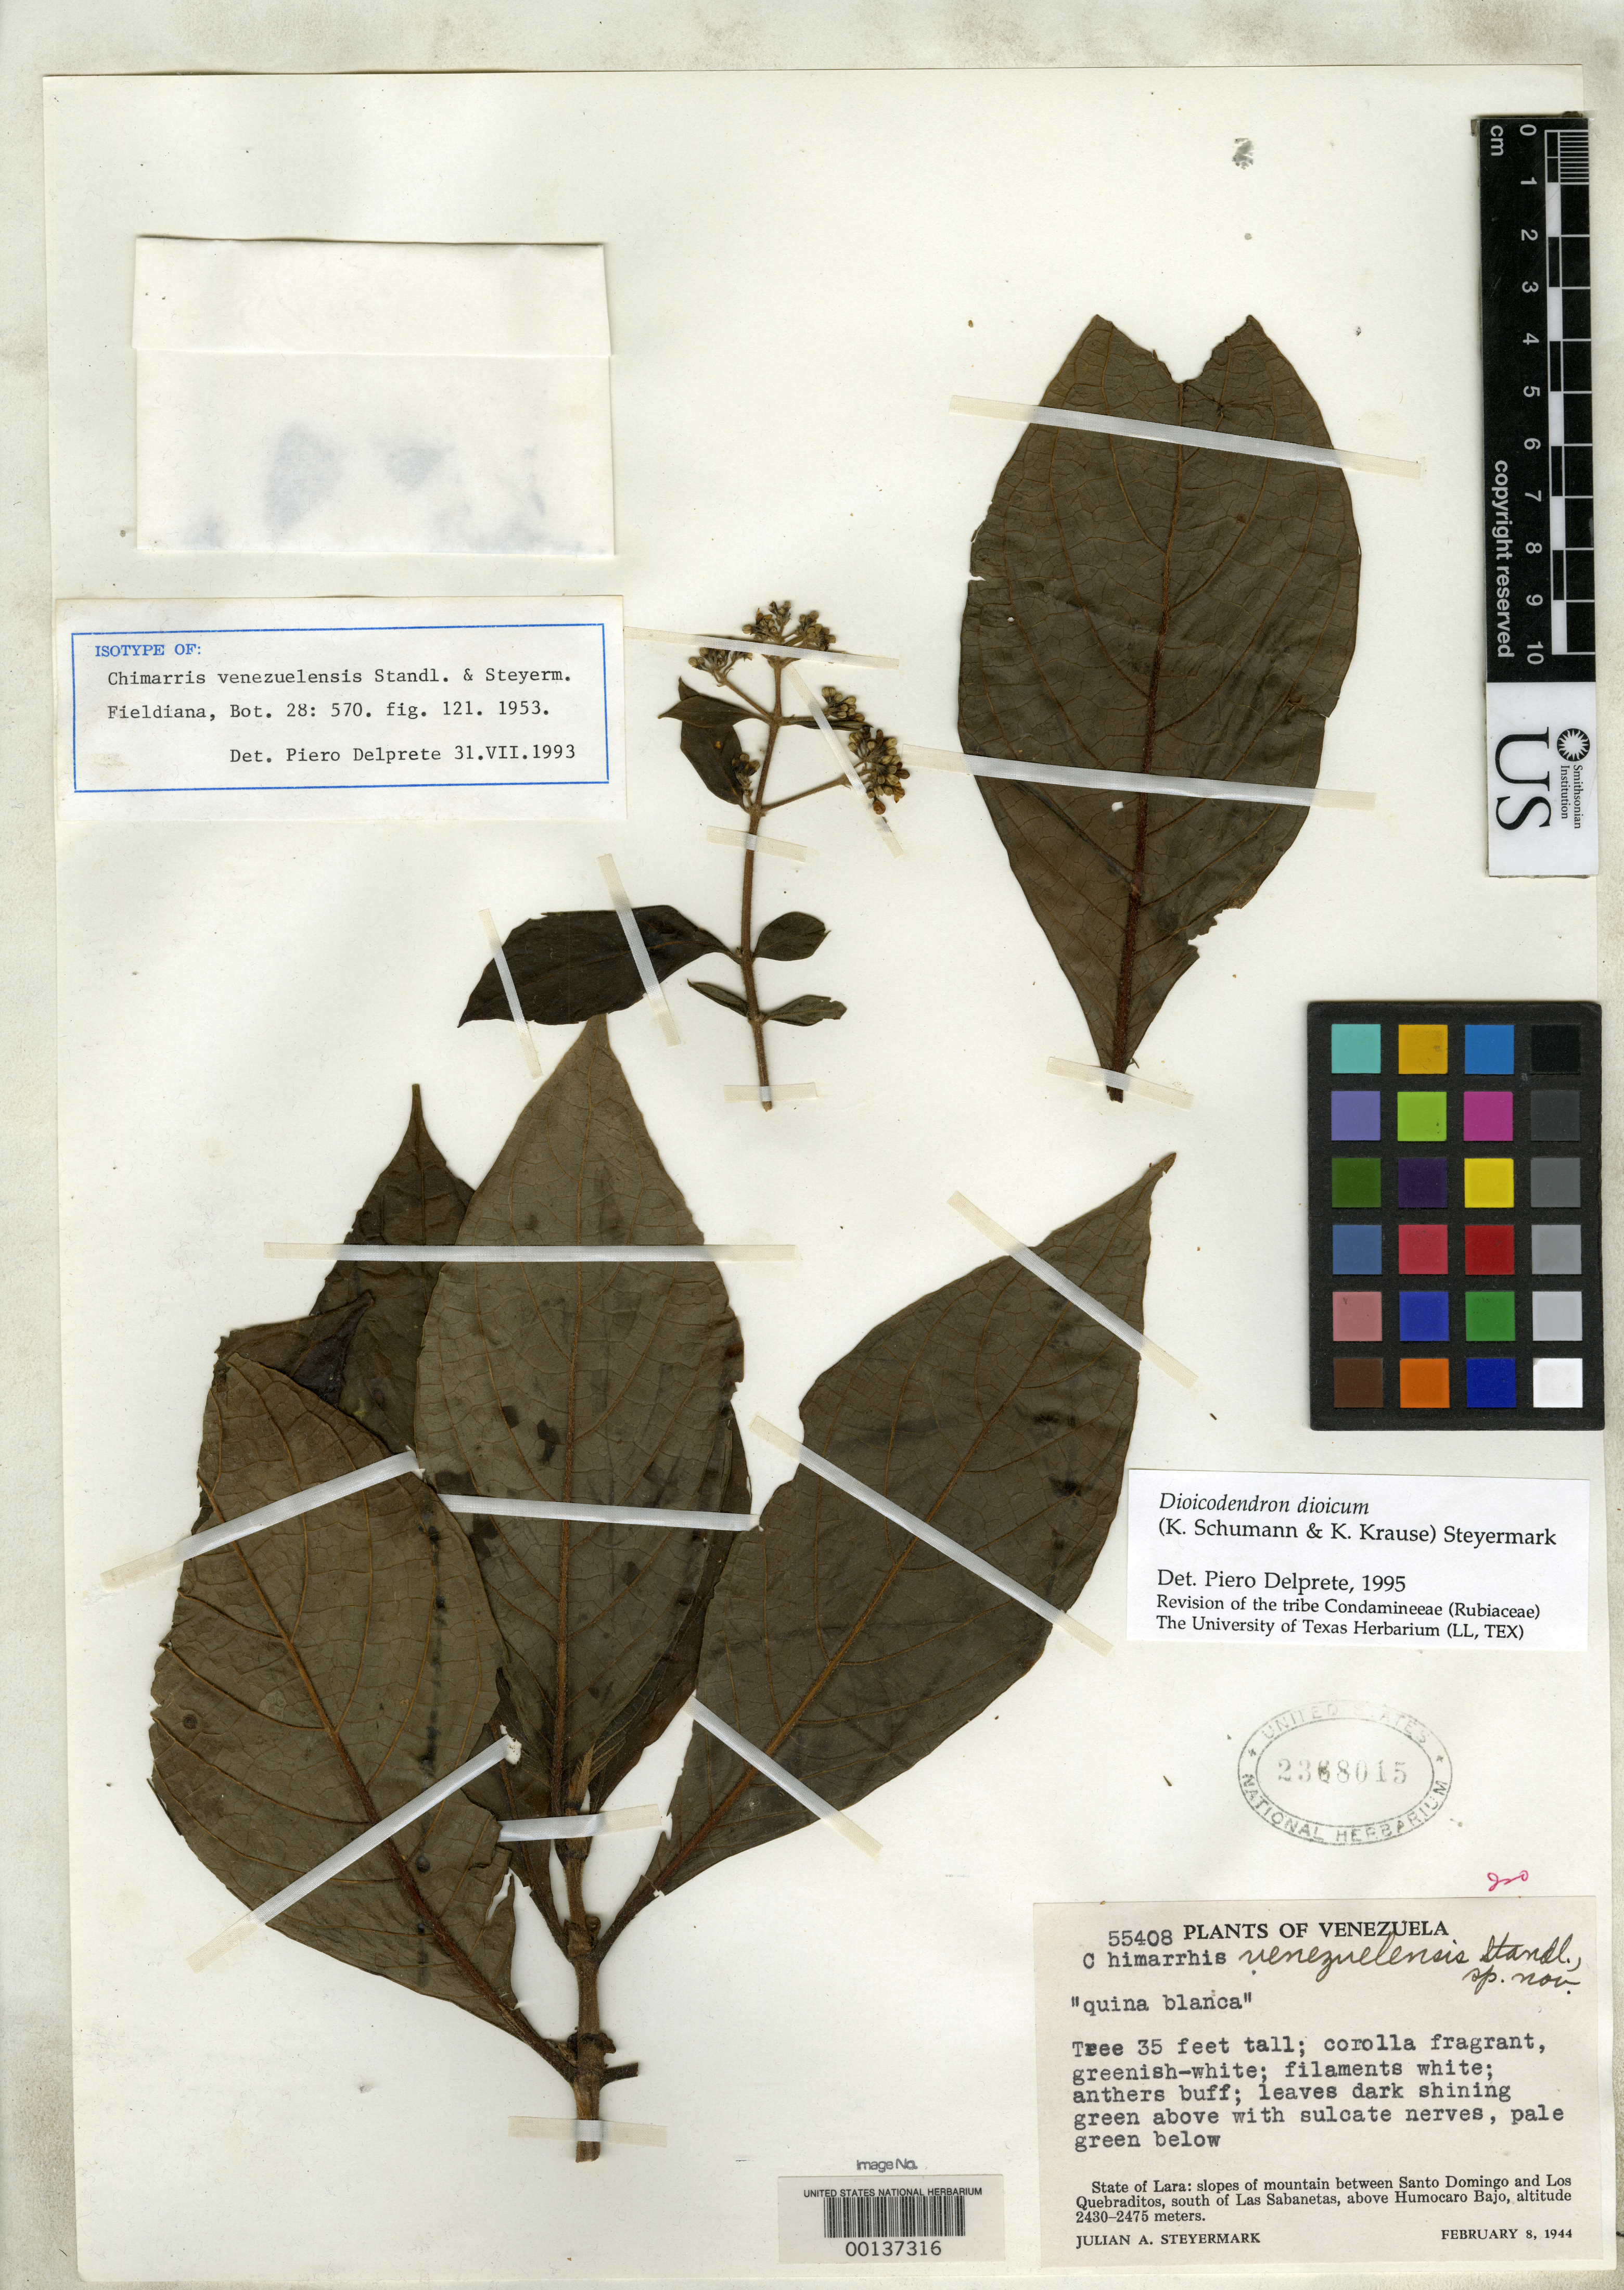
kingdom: Plantae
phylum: Tracheophyta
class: Magnoliopsida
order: Gentianales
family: Rubiaceae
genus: Chimarrhis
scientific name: Chimarrhis venezuelensis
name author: Standl. & Steyerm.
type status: Isotype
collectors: J. Steyermark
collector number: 55408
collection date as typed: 08 Feb 1944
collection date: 1944-02-08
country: Venezuela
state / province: Lara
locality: Slopes of mountain between Santo Domingo & Los Quebraditos, S of las Sabanetas, above Humocaro Bajo.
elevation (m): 2430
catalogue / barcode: US 2368015